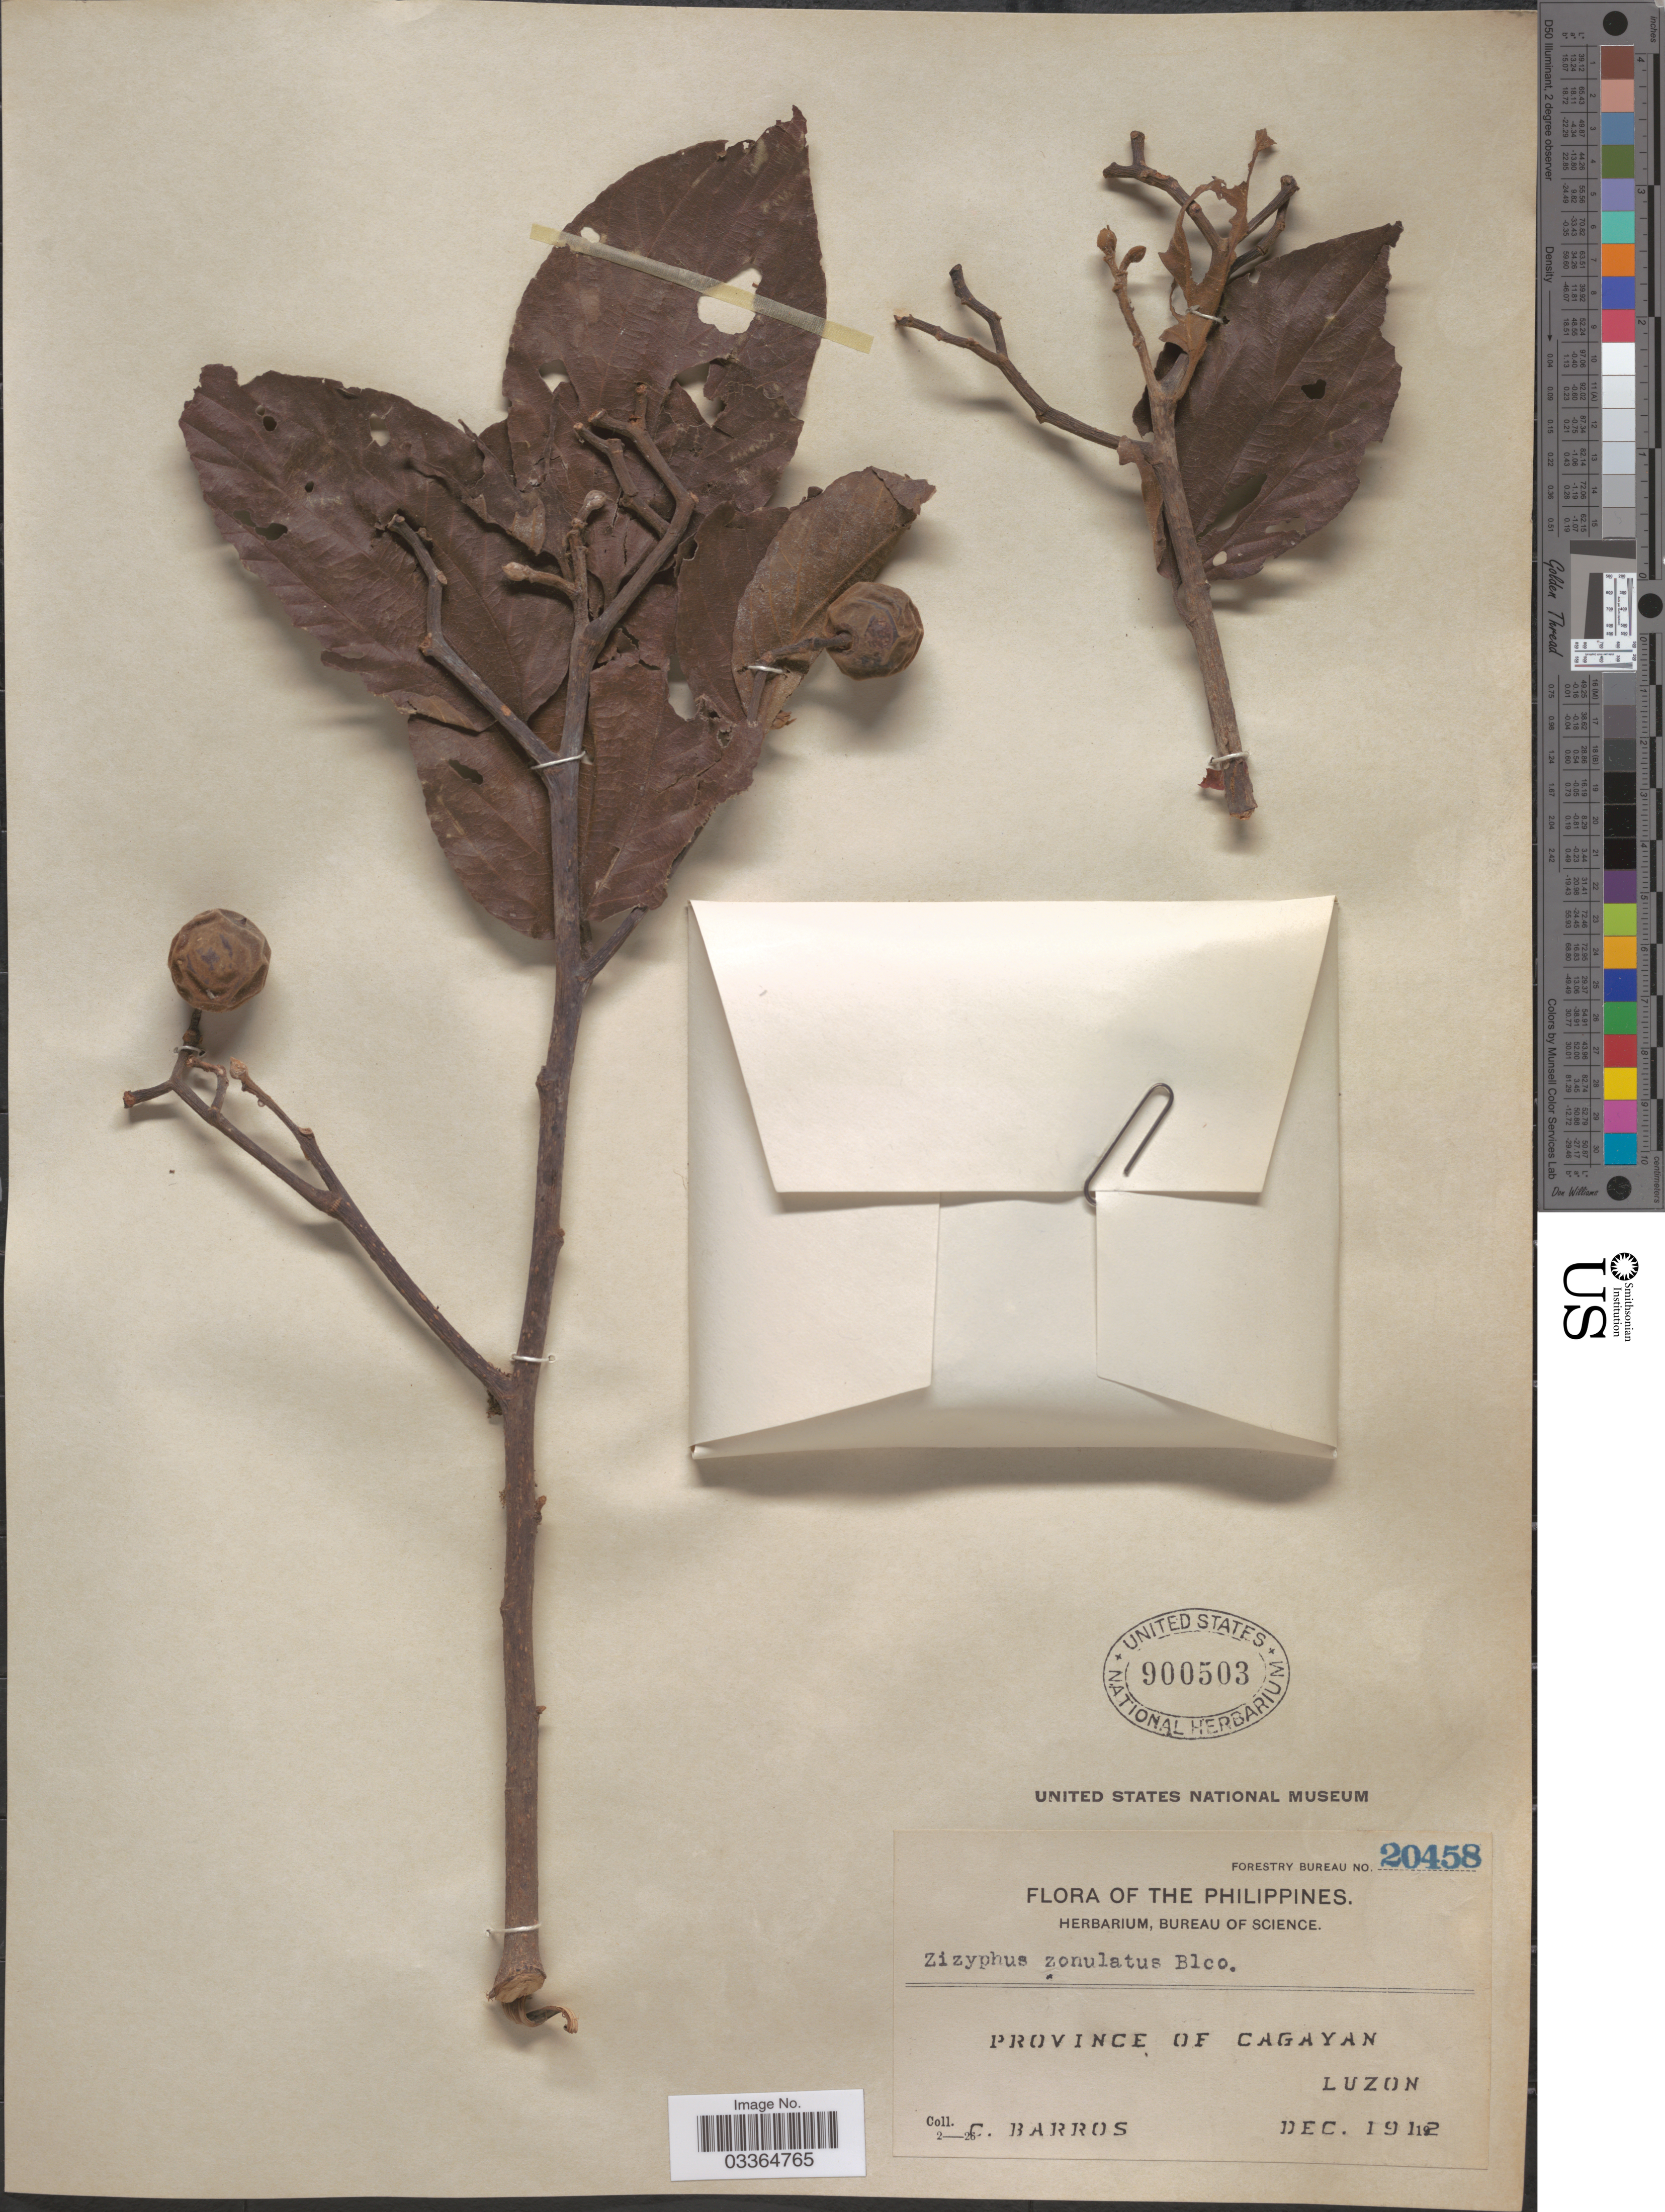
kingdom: Plantae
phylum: Tracheophyta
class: Magnoliopsida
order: Rosales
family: Rhamnaceae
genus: Ziziphus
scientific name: Ziziphus talanai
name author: (Blanco) Merr.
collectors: C. Barros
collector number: Forestry Bureau 20458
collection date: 1912-12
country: Philippines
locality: Province of Cagayan. Luzon.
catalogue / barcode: US 900503